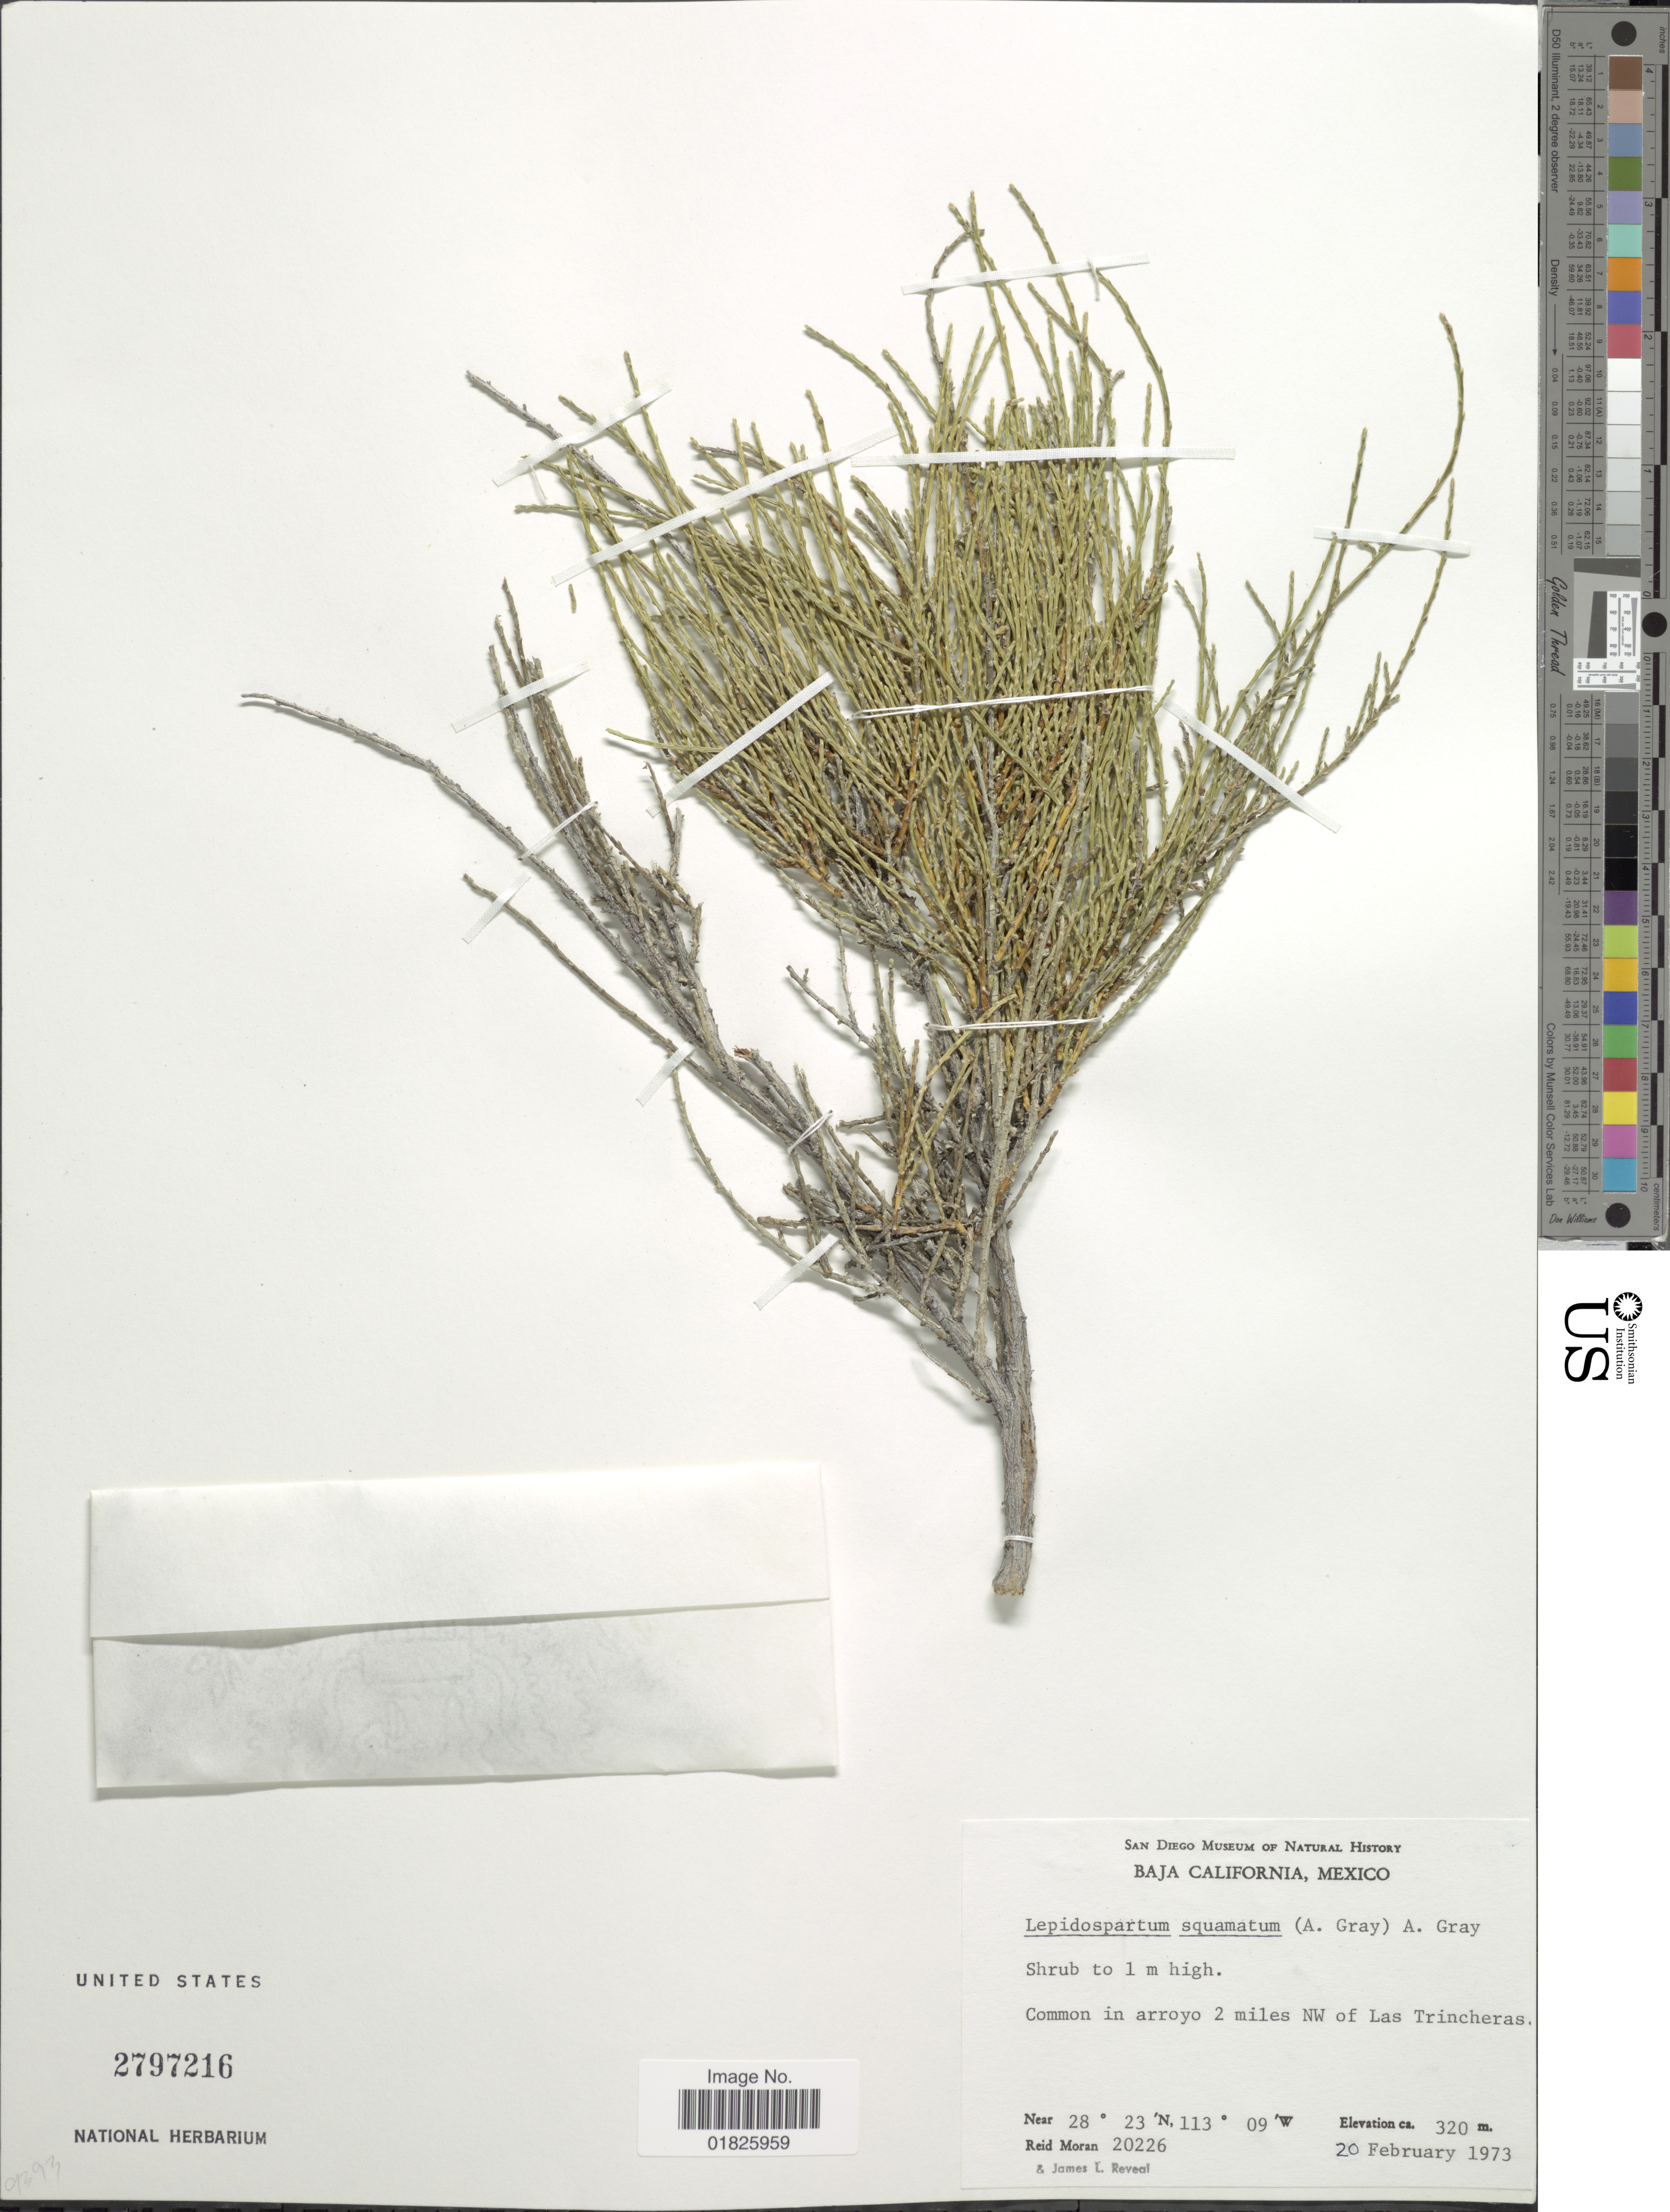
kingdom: Plantae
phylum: Tracheophyta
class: Magnoliopsida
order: Asterales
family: Asteraceae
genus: Lepidospartum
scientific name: Lepidospartum squamatum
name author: A. Gray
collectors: R. V. Moran & J. L. Reveal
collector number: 20226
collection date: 1973-02-20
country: Mexico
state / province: Baja California Norte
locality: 2 miles NW d Las Trincheras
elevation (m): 320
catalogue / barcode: US 2797216